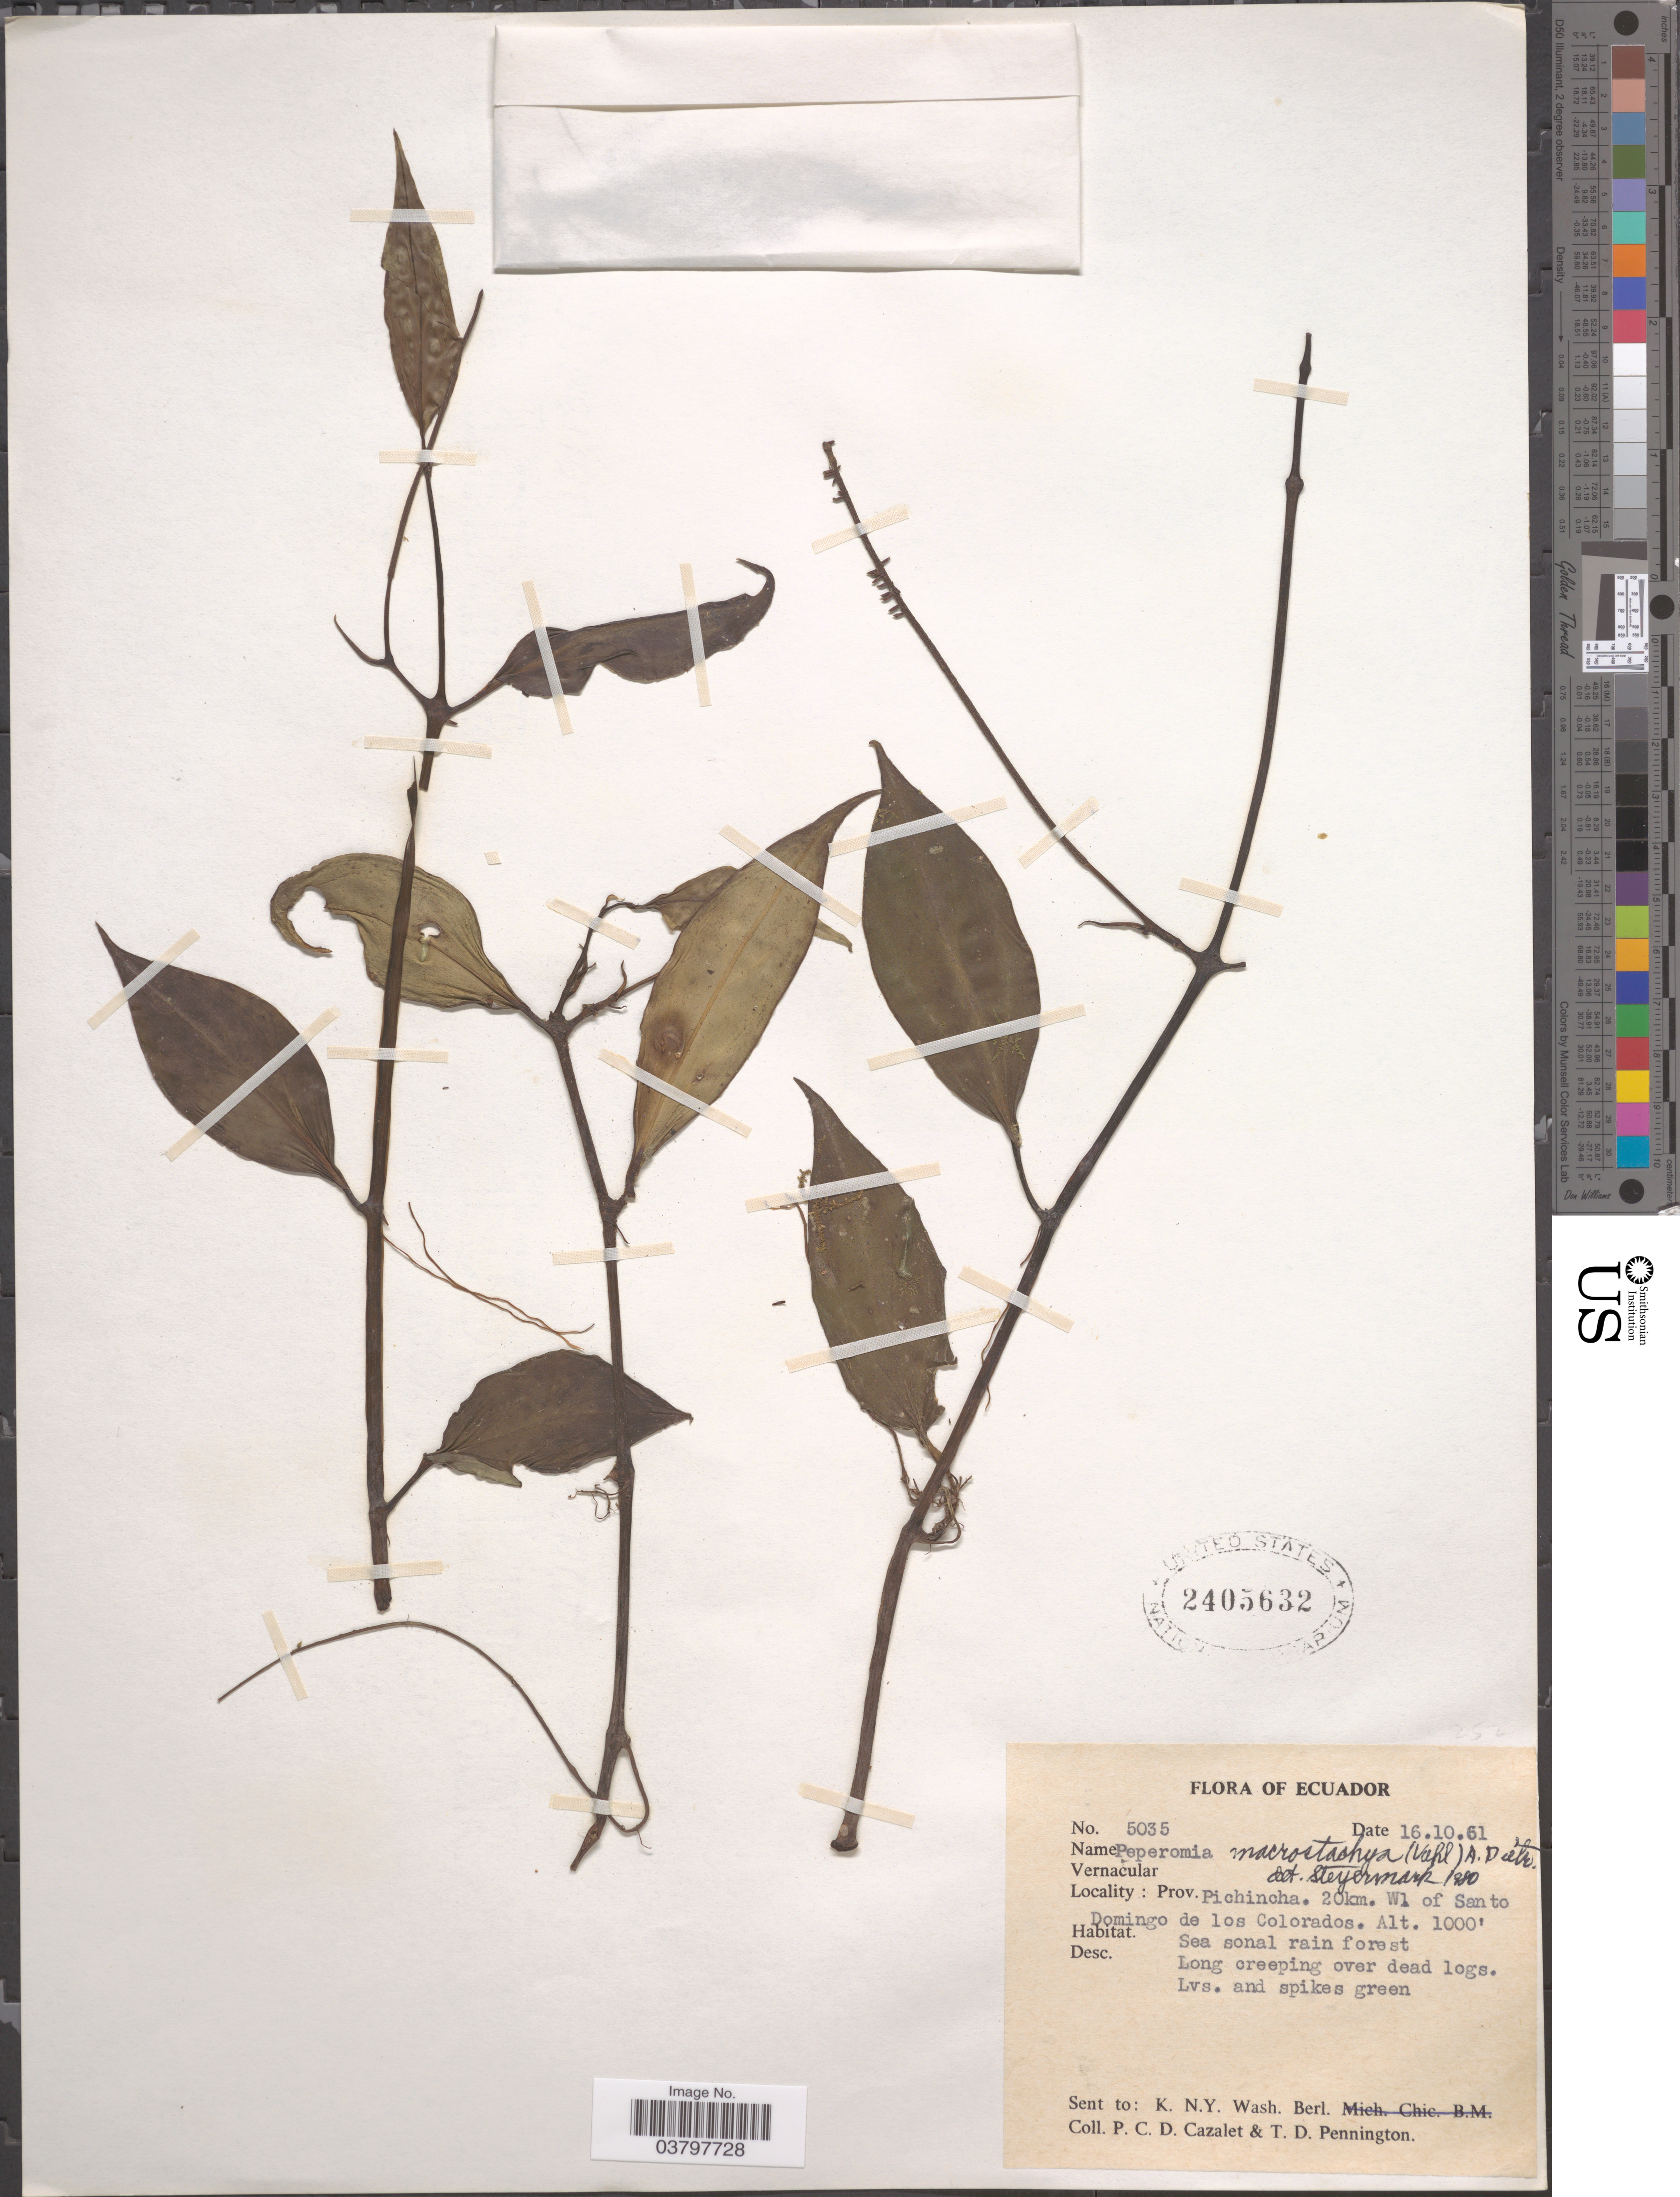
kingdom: Plantae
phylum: Tracheophyta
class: Magnoliopsida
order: Piperales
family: Piperaceae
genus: Peperomia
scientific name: Peperomia macrostachya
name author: (Vahl) A. Dietr.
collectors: P. C. D. Cazalet & T. D. Pennington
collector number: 5035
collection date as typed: Transcribed d/m/y: 16/10/61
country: Ecuador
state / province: Pichincha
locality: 20km. W. of Santo Domingo de los Colorados.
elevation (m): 305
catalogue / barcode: US 2405632